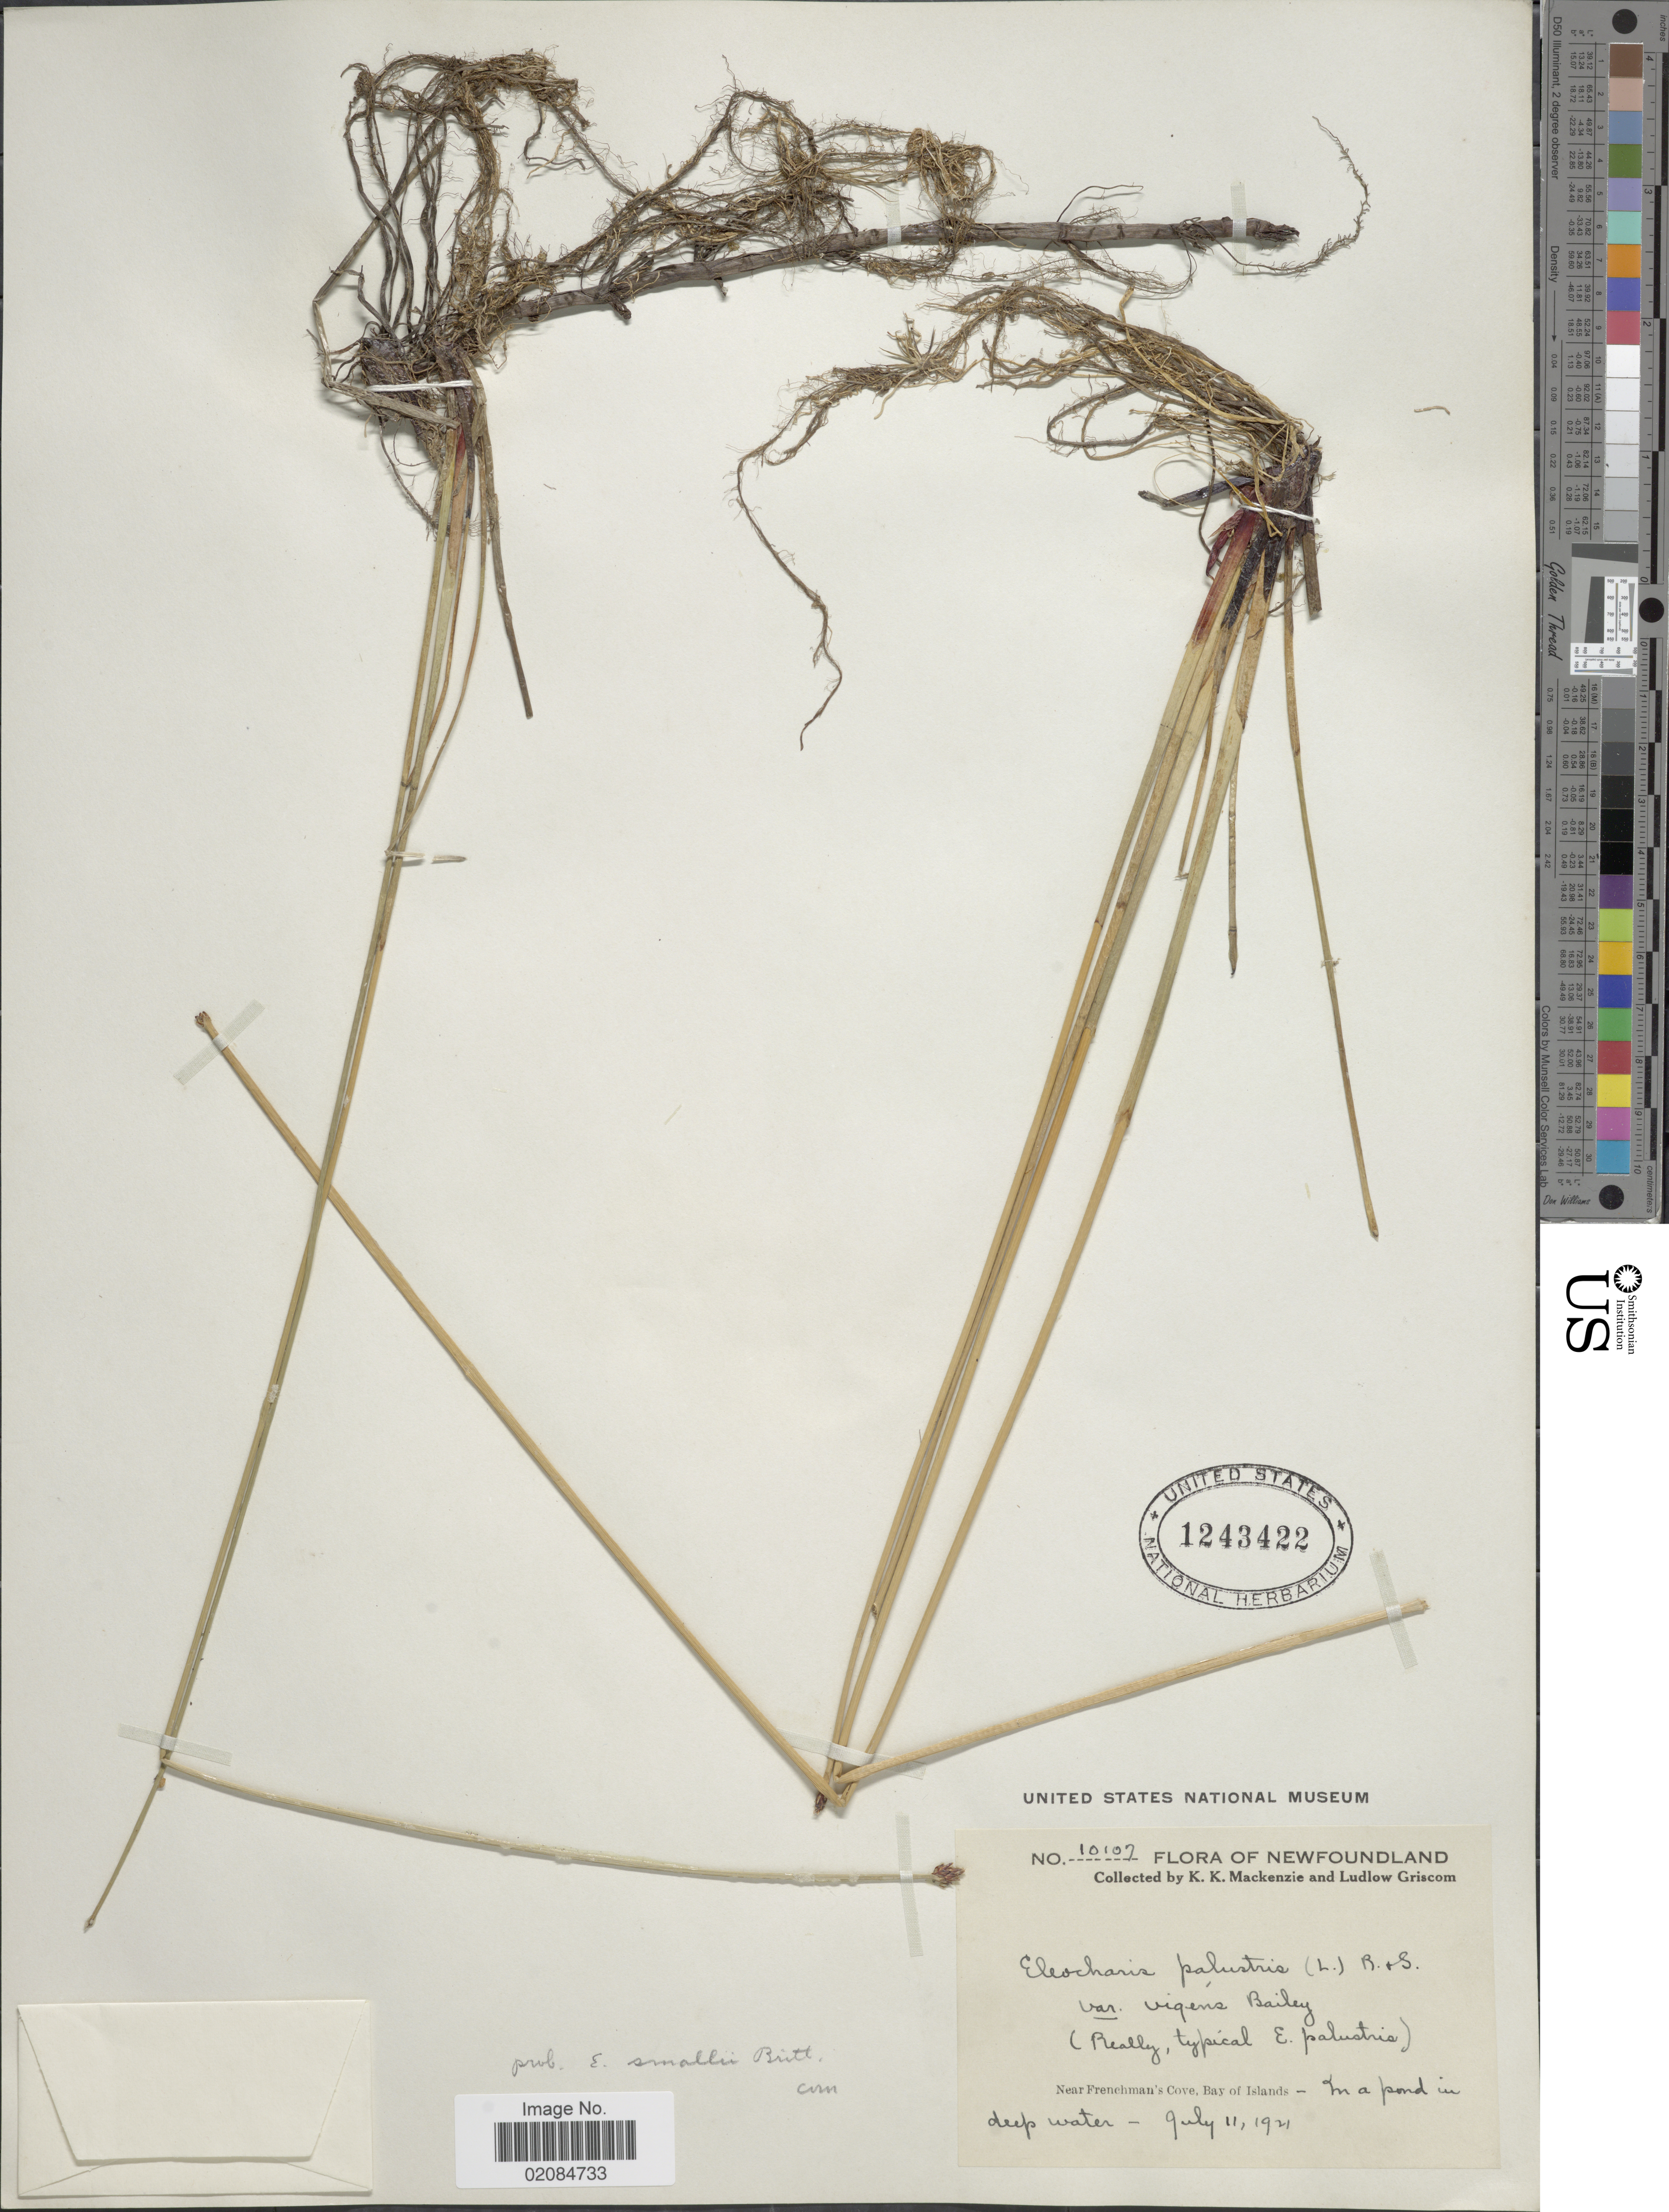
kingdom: Plantae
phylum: Tracheophyta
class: Liliopsida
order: Poales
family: Cyperaceae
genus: Eleocharis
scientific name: Eleocharis palustris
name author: (L.) Roem. & Schult.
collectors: K. K. Mackenzie & L. Griscom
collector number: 10107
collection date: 1921-07-11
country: Canada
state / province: Newfoundland and Labrador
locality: Near Frenchman's Cove, Bay of Islands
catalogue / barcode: US 1243422